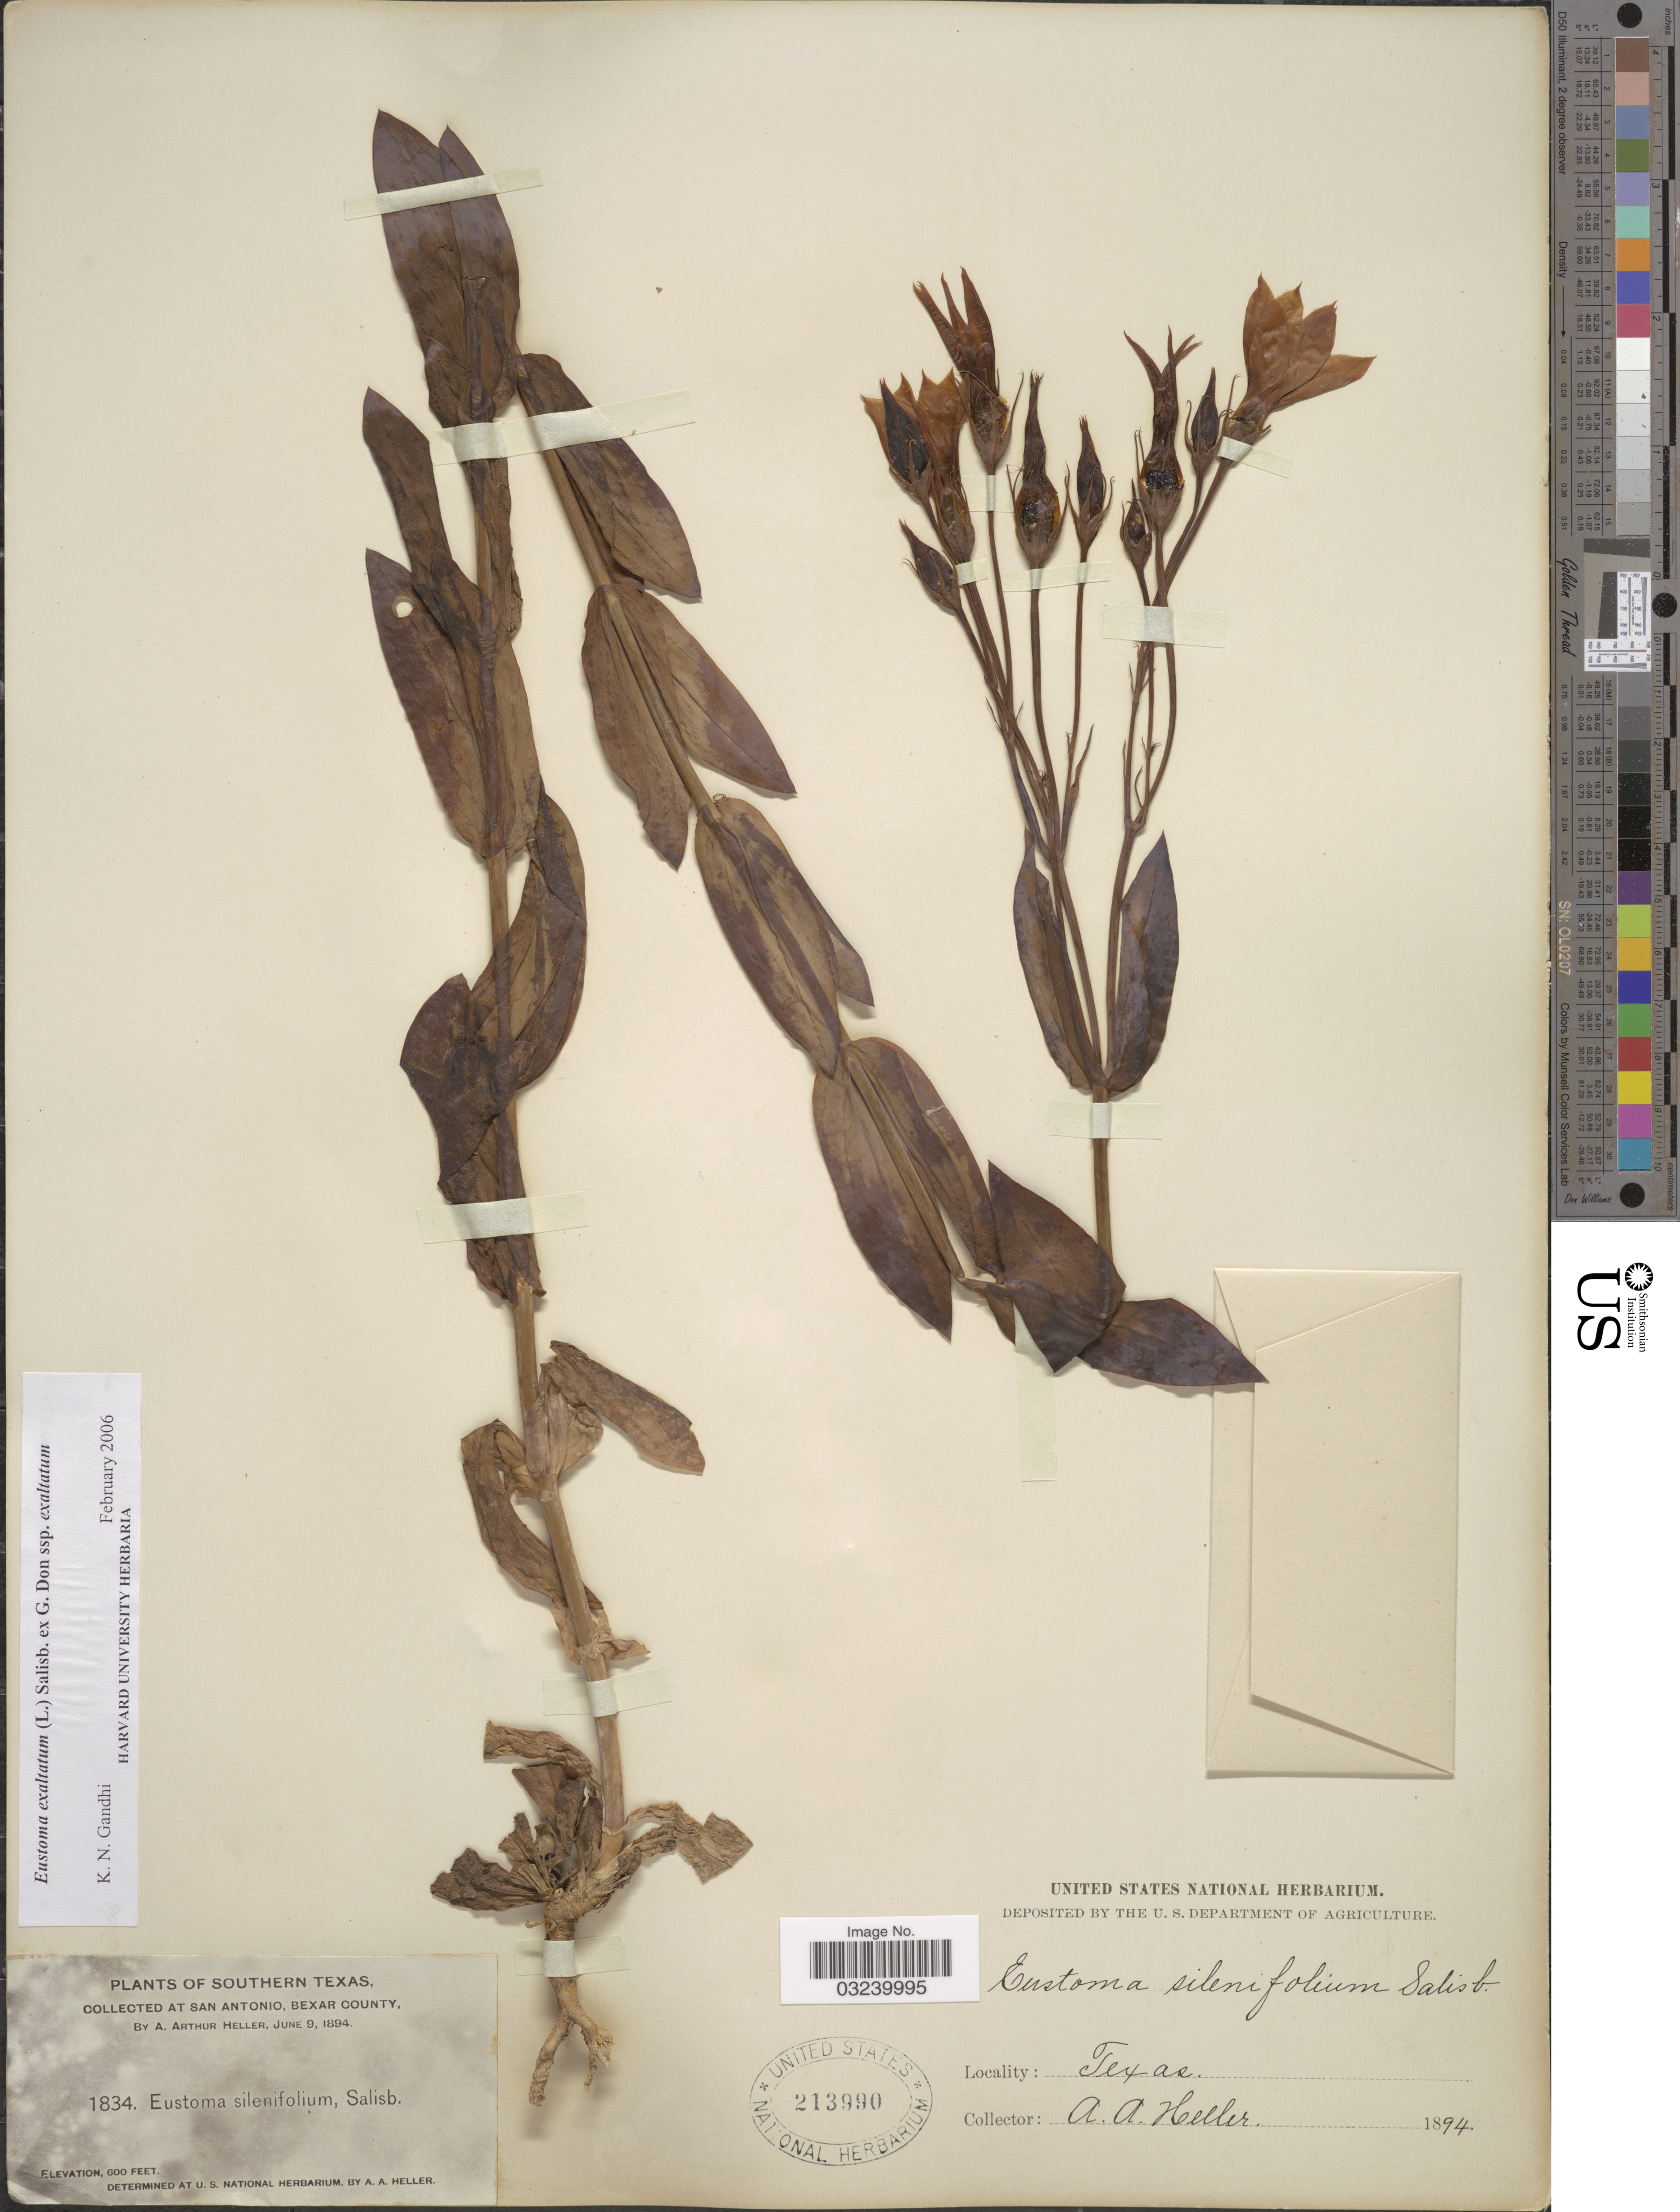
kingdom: Plantae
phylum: Tracheophyta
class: Magnoliopsida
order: Gentianales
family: Gentianaceae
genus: Eustoma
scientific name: Eustoma exaltatum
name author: (L.) Salisb. ex Don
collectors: A. A. Heller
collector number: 1834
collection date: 1894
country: United States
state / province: Texas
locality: Southern Texas, At San Antonio, Bexar County.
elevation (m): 183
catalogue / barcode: US 213990